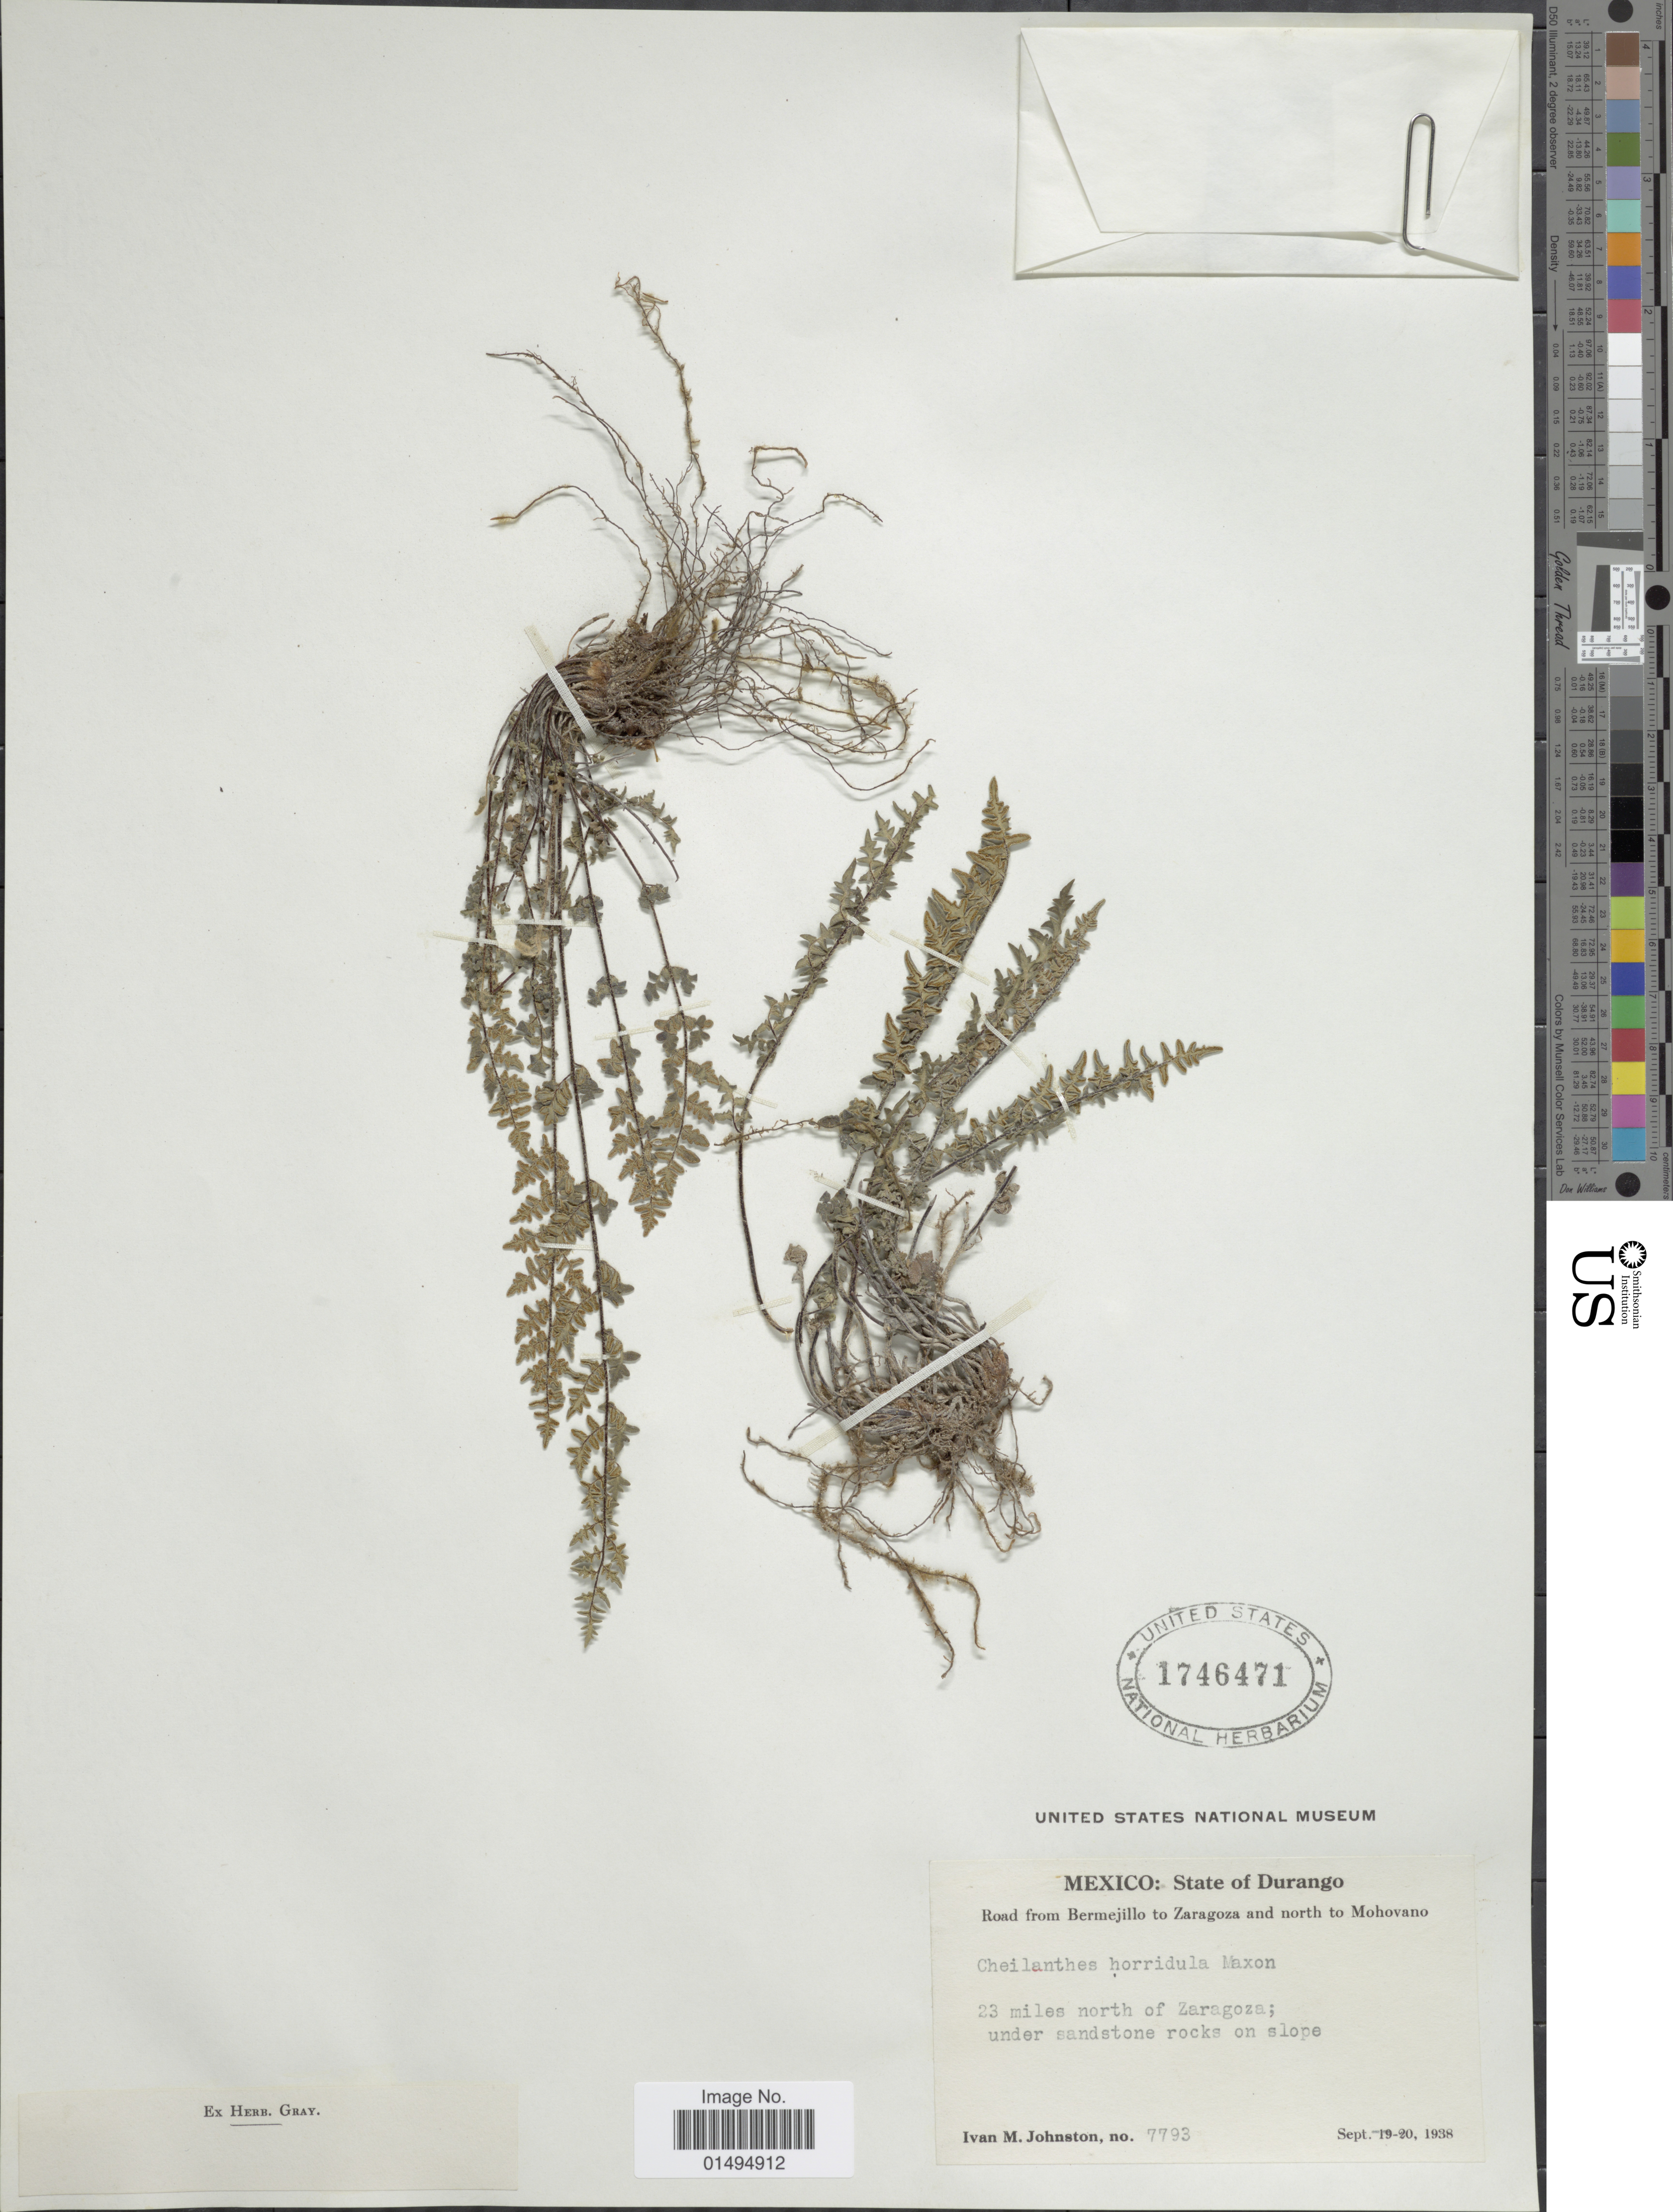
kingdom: Plantae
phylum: Tracheophyta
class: Polypodiopsida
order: Polypodiales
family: Pteridaceae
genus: Myriopteris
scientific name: Myriopteris scabra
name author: (C. Chr.) Grusz & Windham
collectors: I.M. Johnston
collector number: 7793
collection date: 1938-09-19/1938-09-20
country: Mexico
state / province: Durango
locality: State of Durango, Road from Bermejillo to Zaragoza and north to Mohovano, 23 miles north of Zaragoza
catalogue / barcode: US 1746471